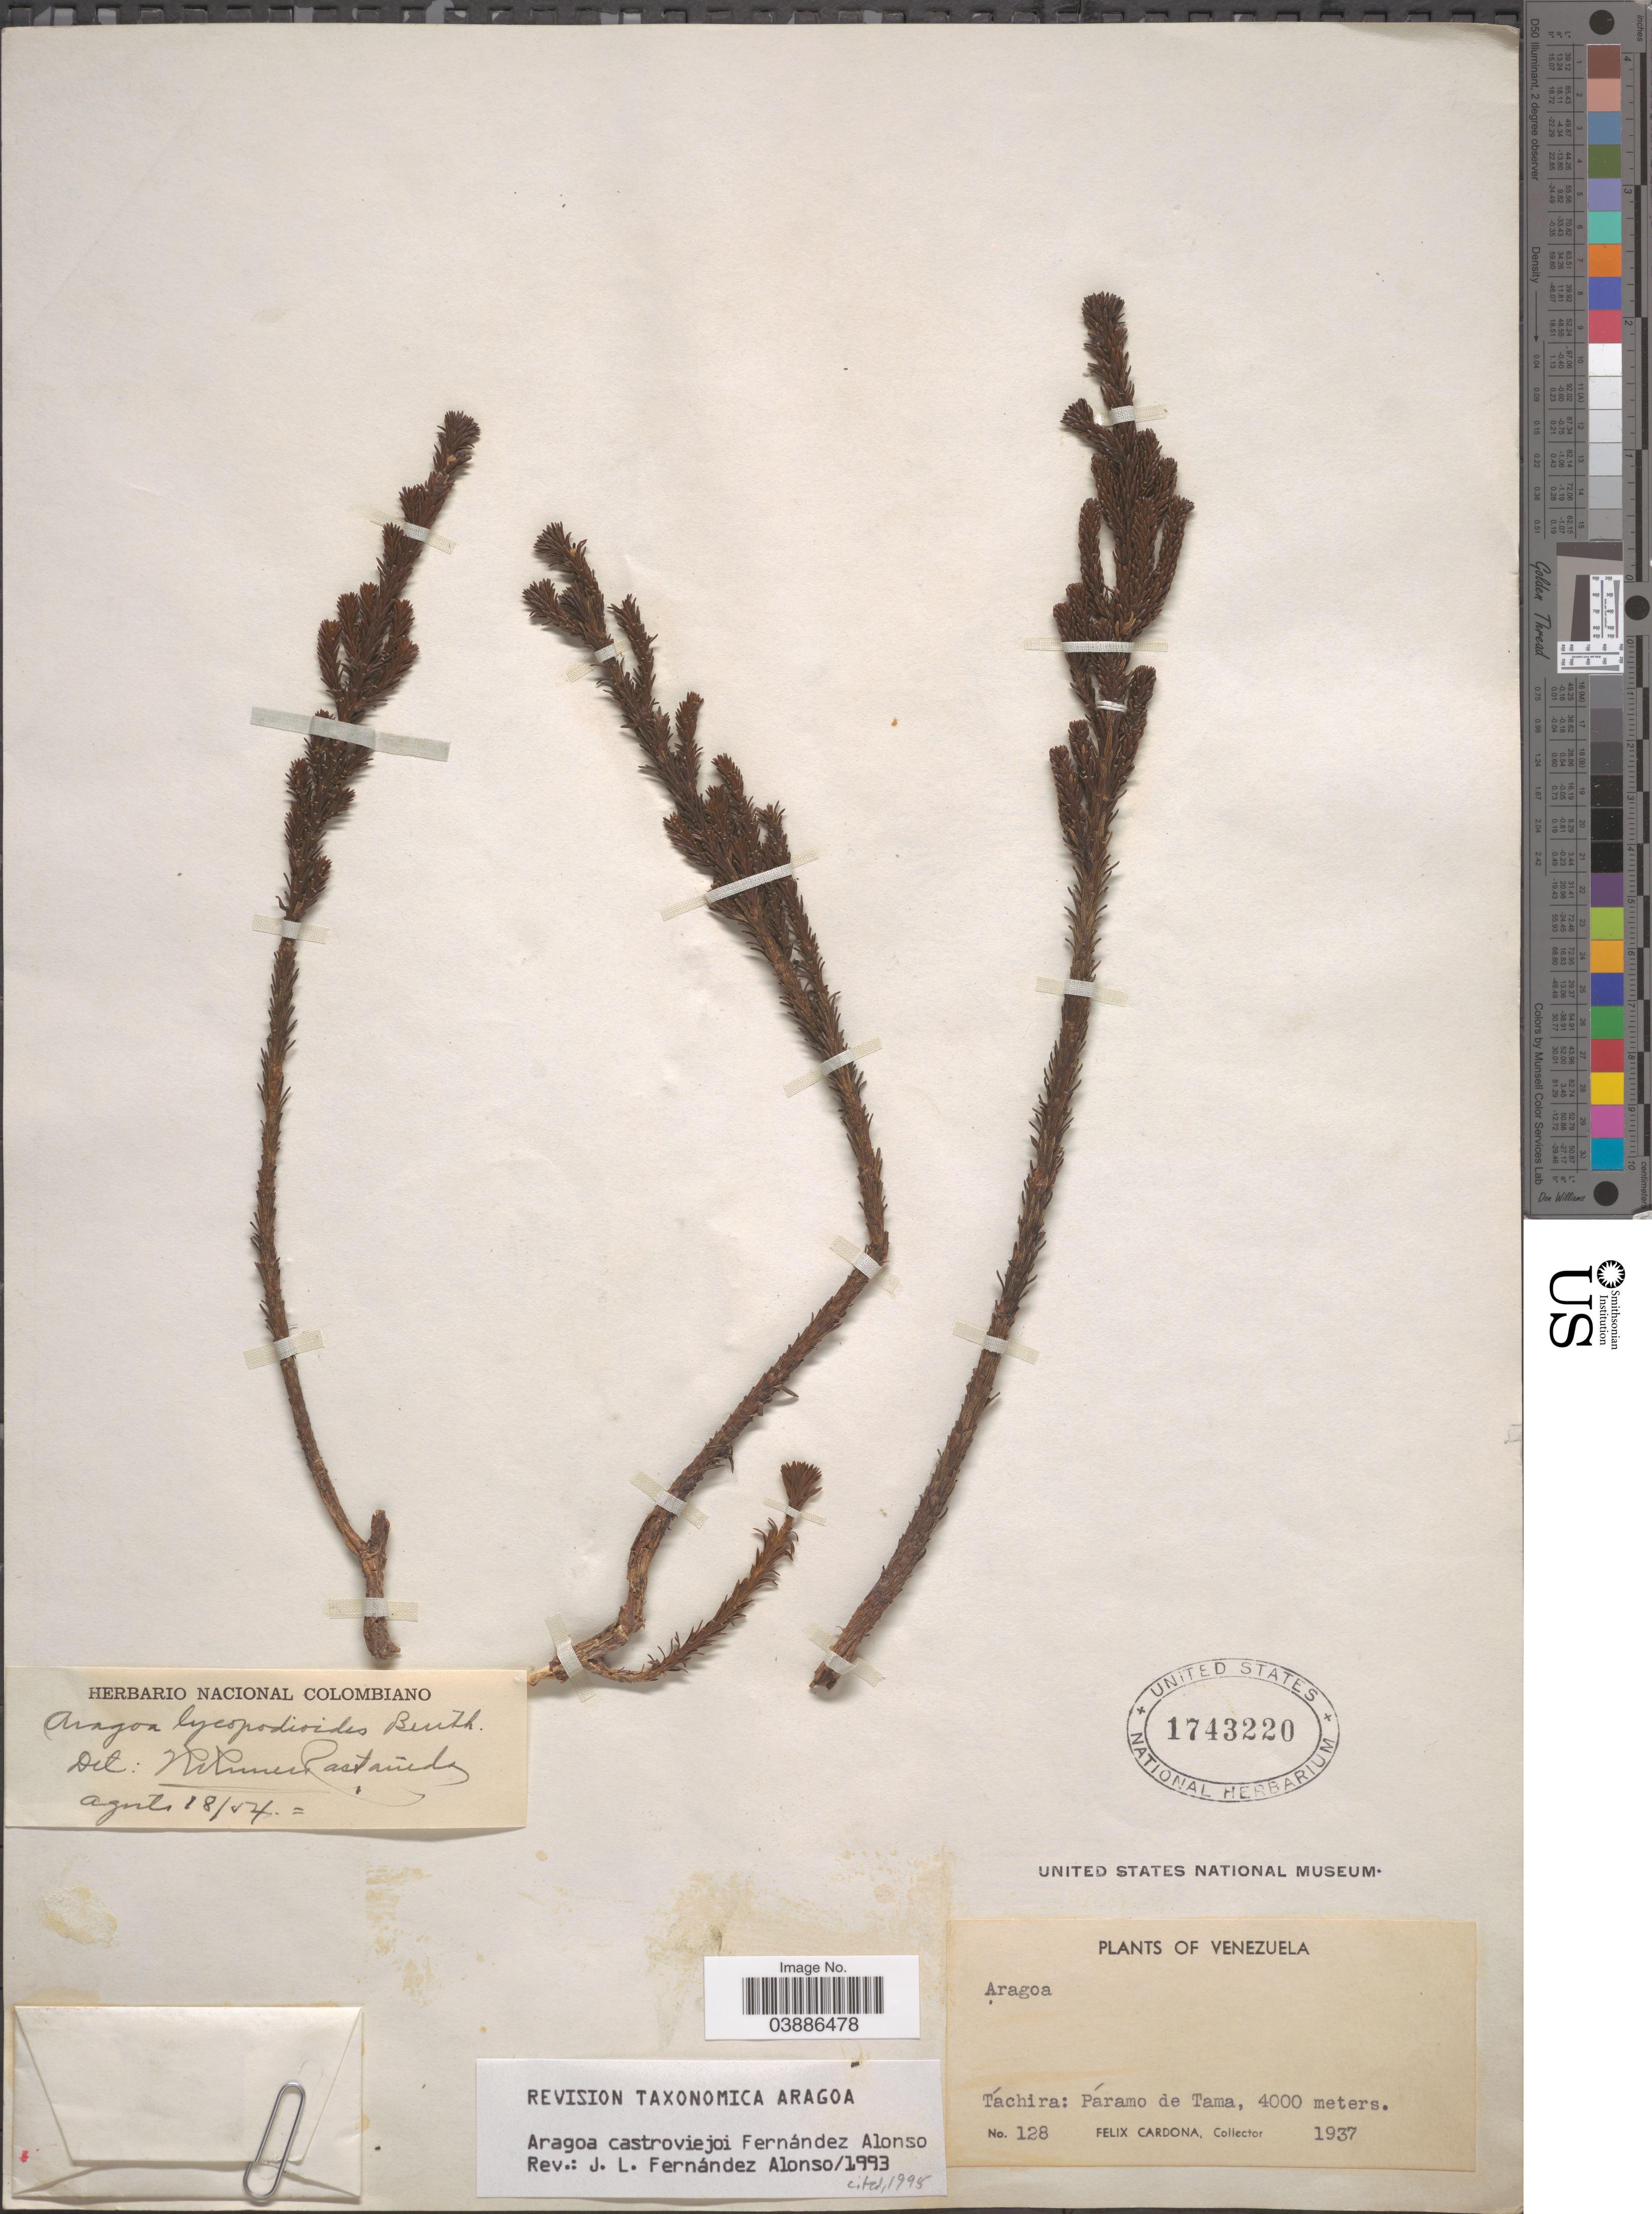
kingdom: Plantae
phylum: Tracheophyta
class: Magnoliopsida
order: Lamiales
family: Plantaginaceae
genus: Aragoa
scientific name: Aragoa castroviejoi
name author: Fern. Alonso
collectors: F. Cardona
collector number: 128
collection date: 1937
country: Venezuela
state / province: Tachira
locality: Páramo de Tama.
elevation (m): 4000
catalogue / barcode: US 1743220